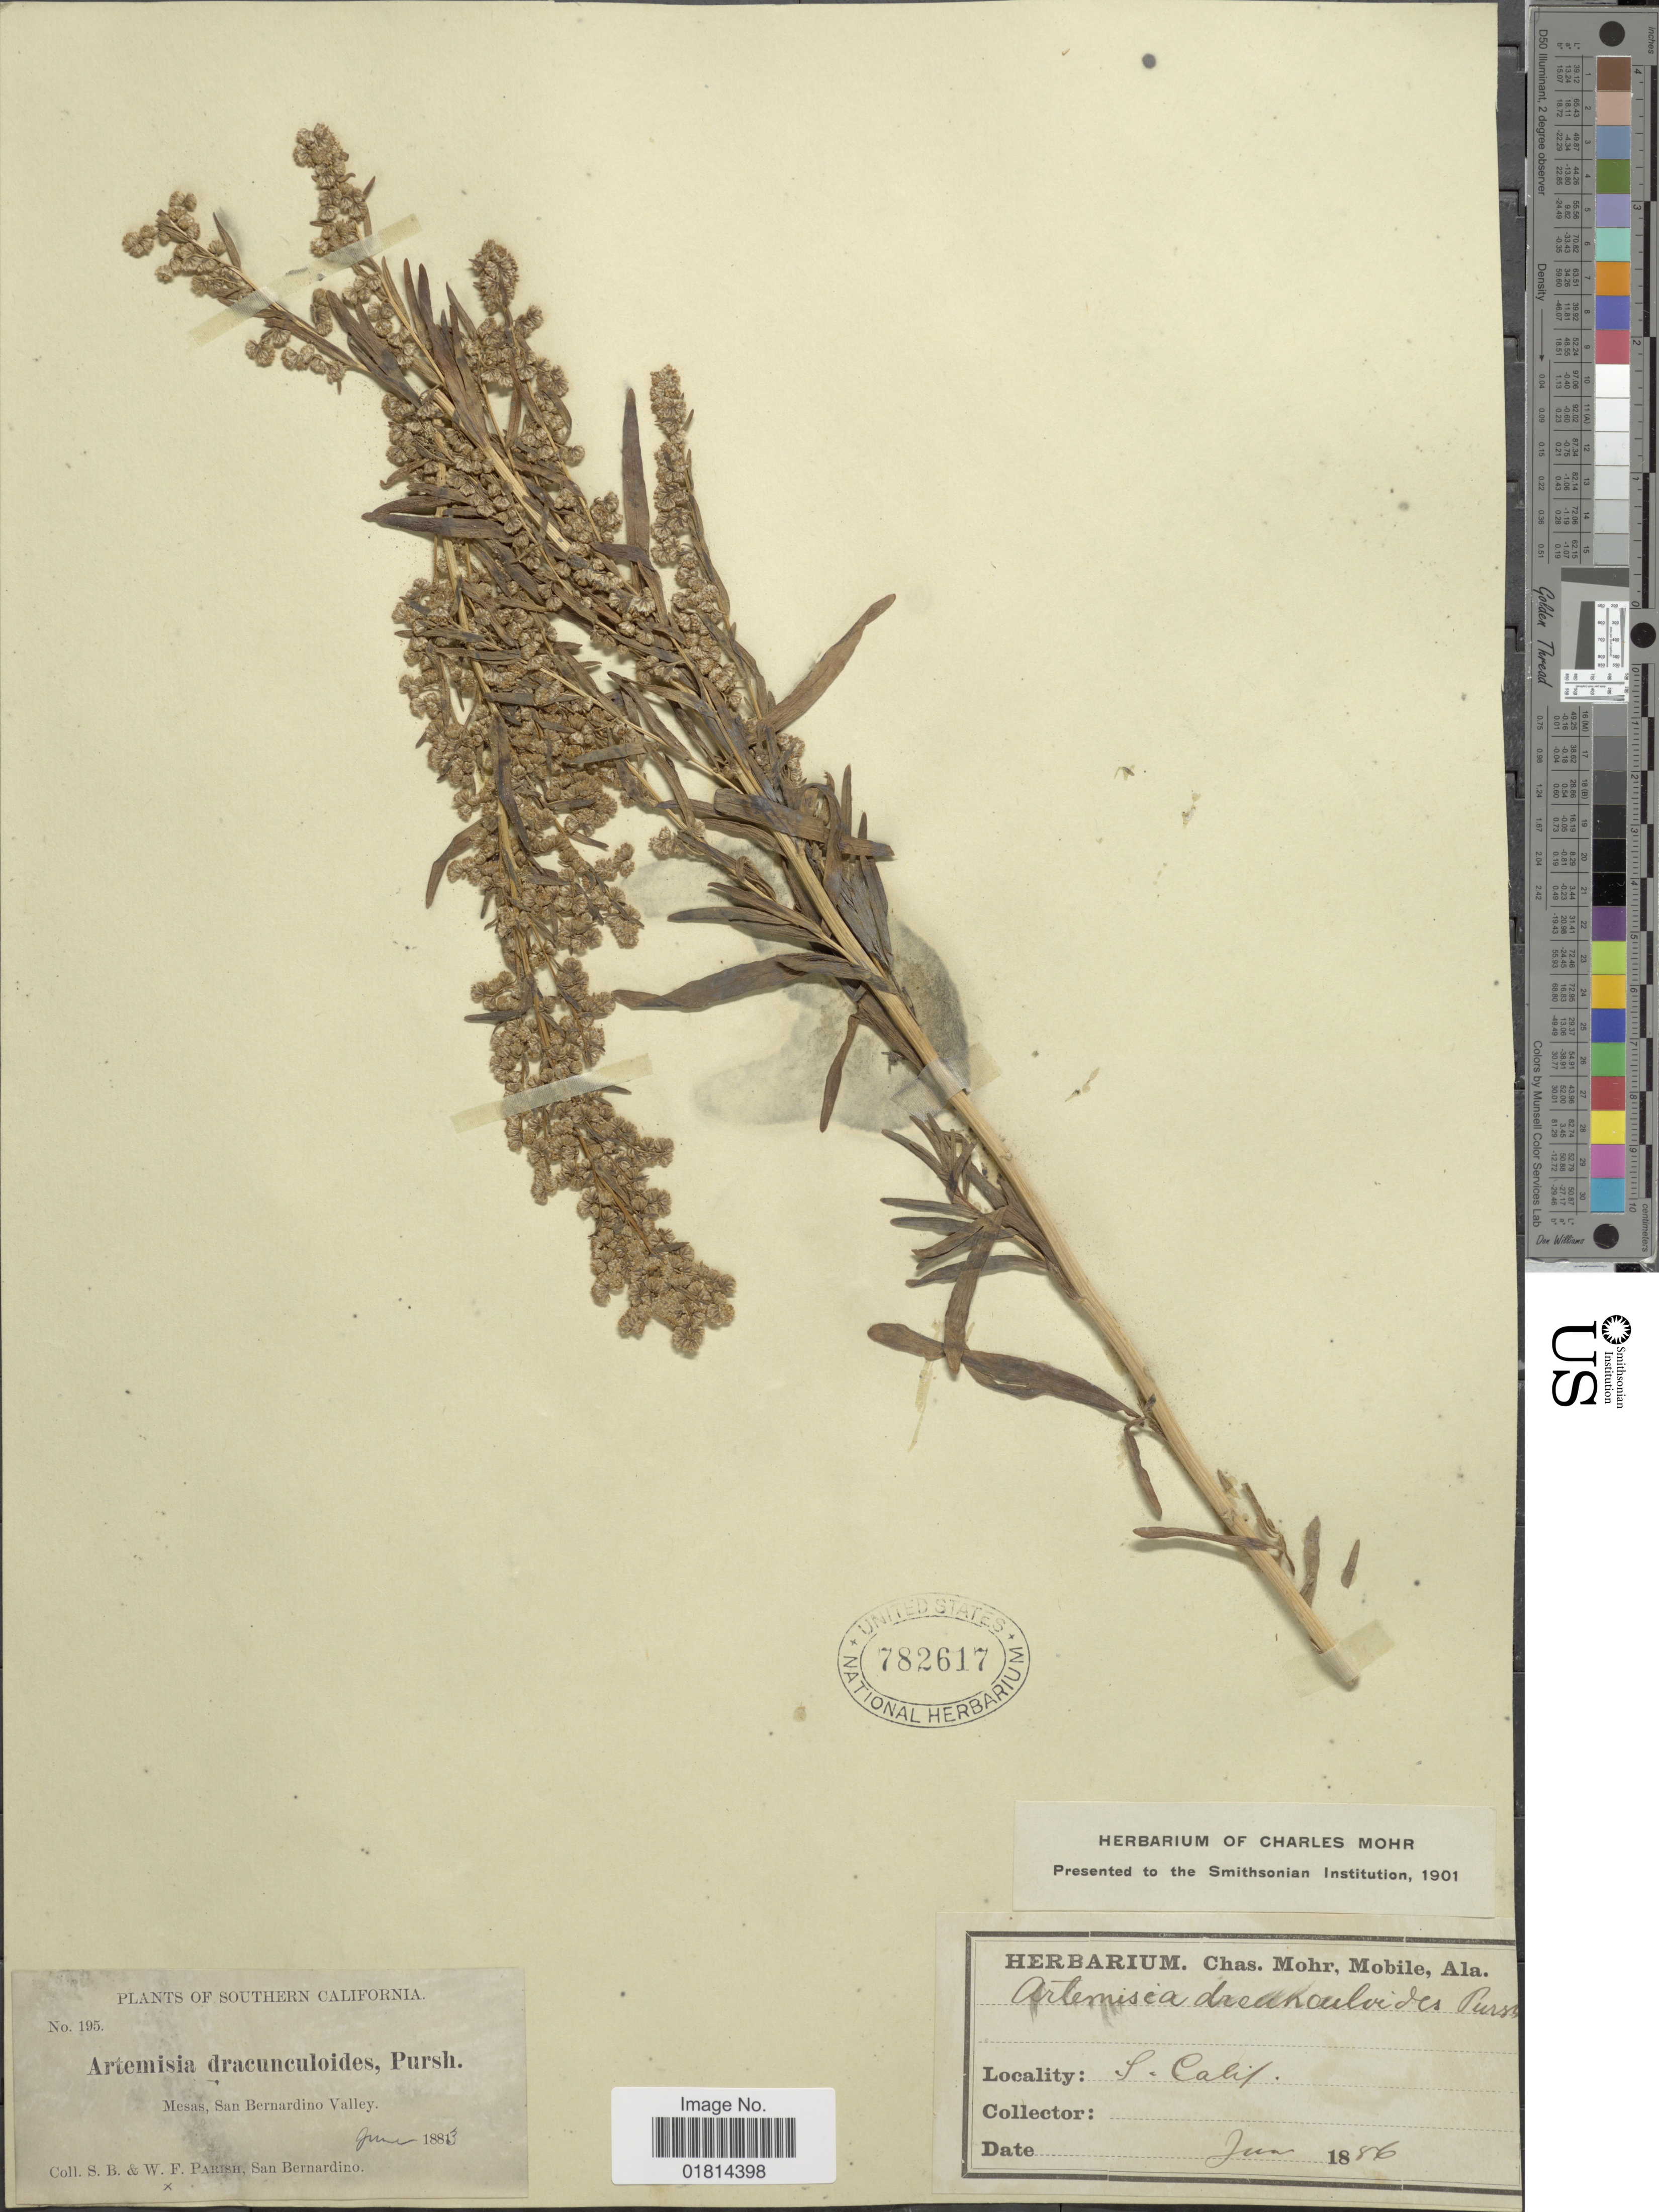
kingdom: Plantae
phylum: Tracheophyta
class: Magnoliopsida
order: Asterales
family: Asteraceae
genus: Artemisia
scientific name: Artemisia aromatica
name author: A. Nelson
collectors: S. B. Parish & W. F. Parish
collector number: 195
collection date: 1886-06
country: United States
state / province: California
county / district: San Bernardino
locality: Southern California. Mesas, San Bernardino Valley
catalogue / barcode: US 782617